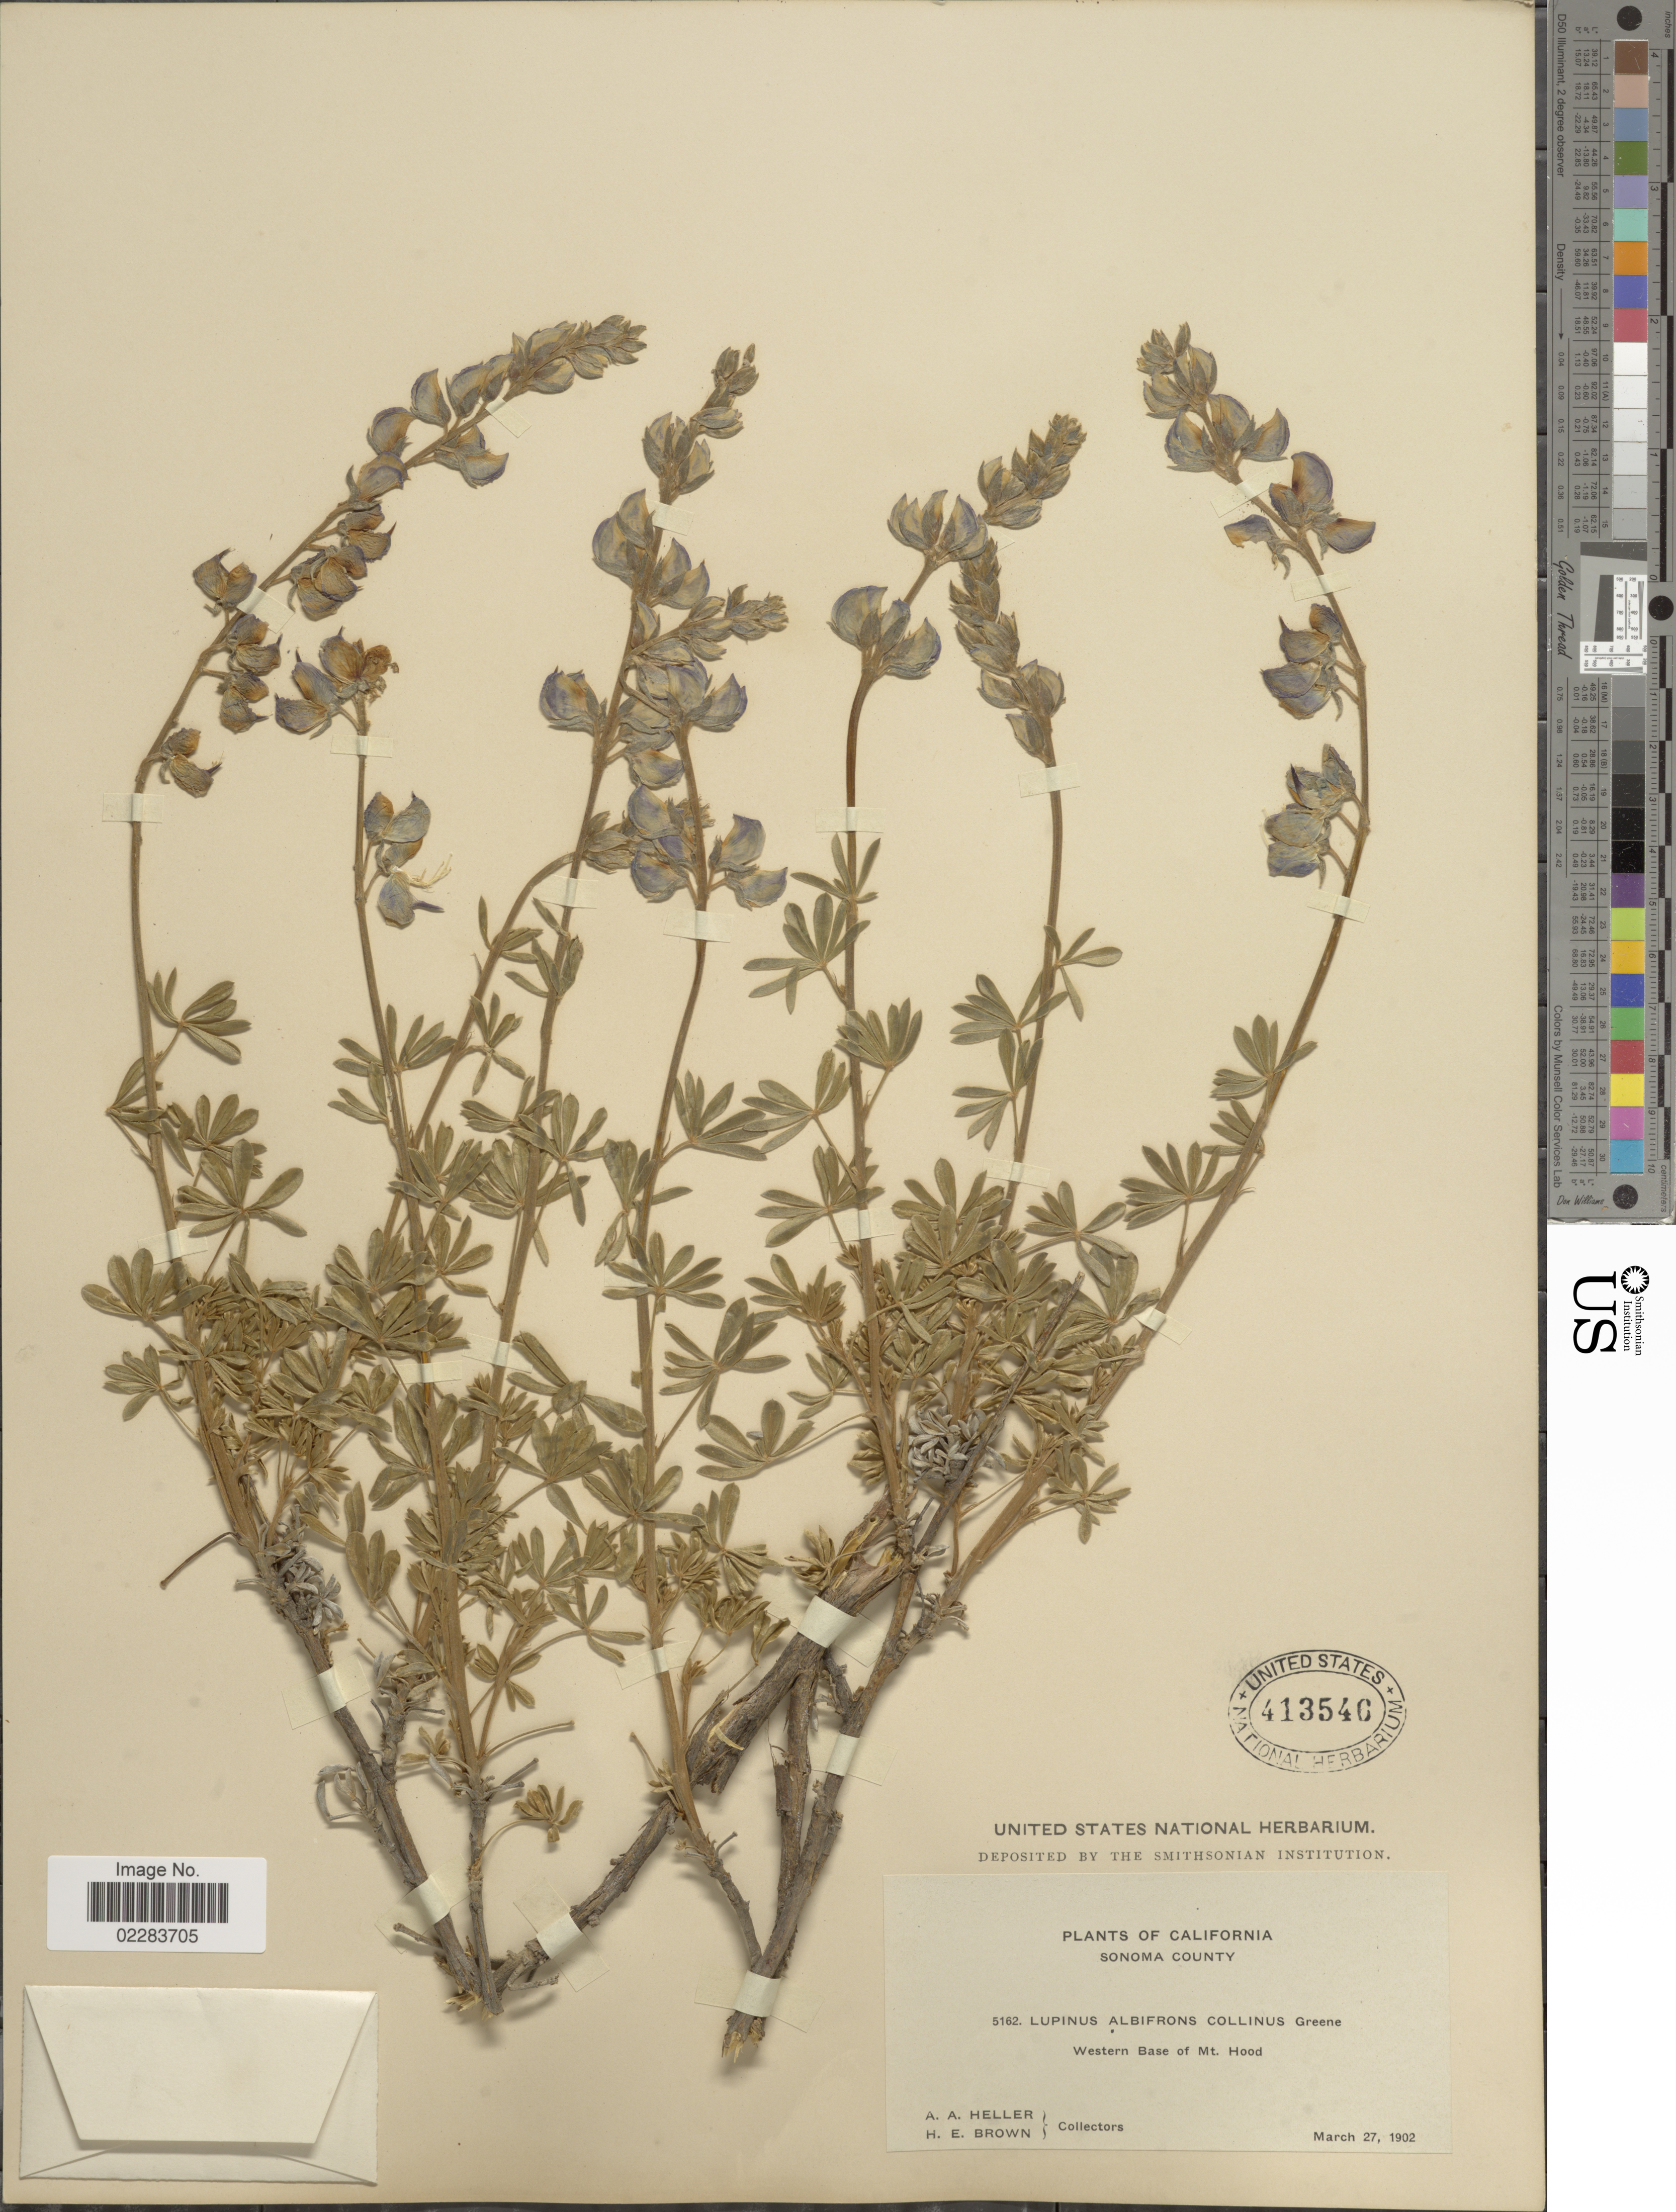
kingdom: Plantae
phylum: Tracheophyta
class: Magnoliopsida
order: Fabales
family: Fabaceae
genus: Lupinus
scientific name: Lupinus albifrons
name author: Benth.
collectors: A. A. Heller & H. E. Brown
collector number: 5162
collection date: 1902-03-27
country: United States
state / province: California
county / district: Sonoma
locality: Sonoma County. Western Base of Mt. hood.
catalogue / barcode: US 413540